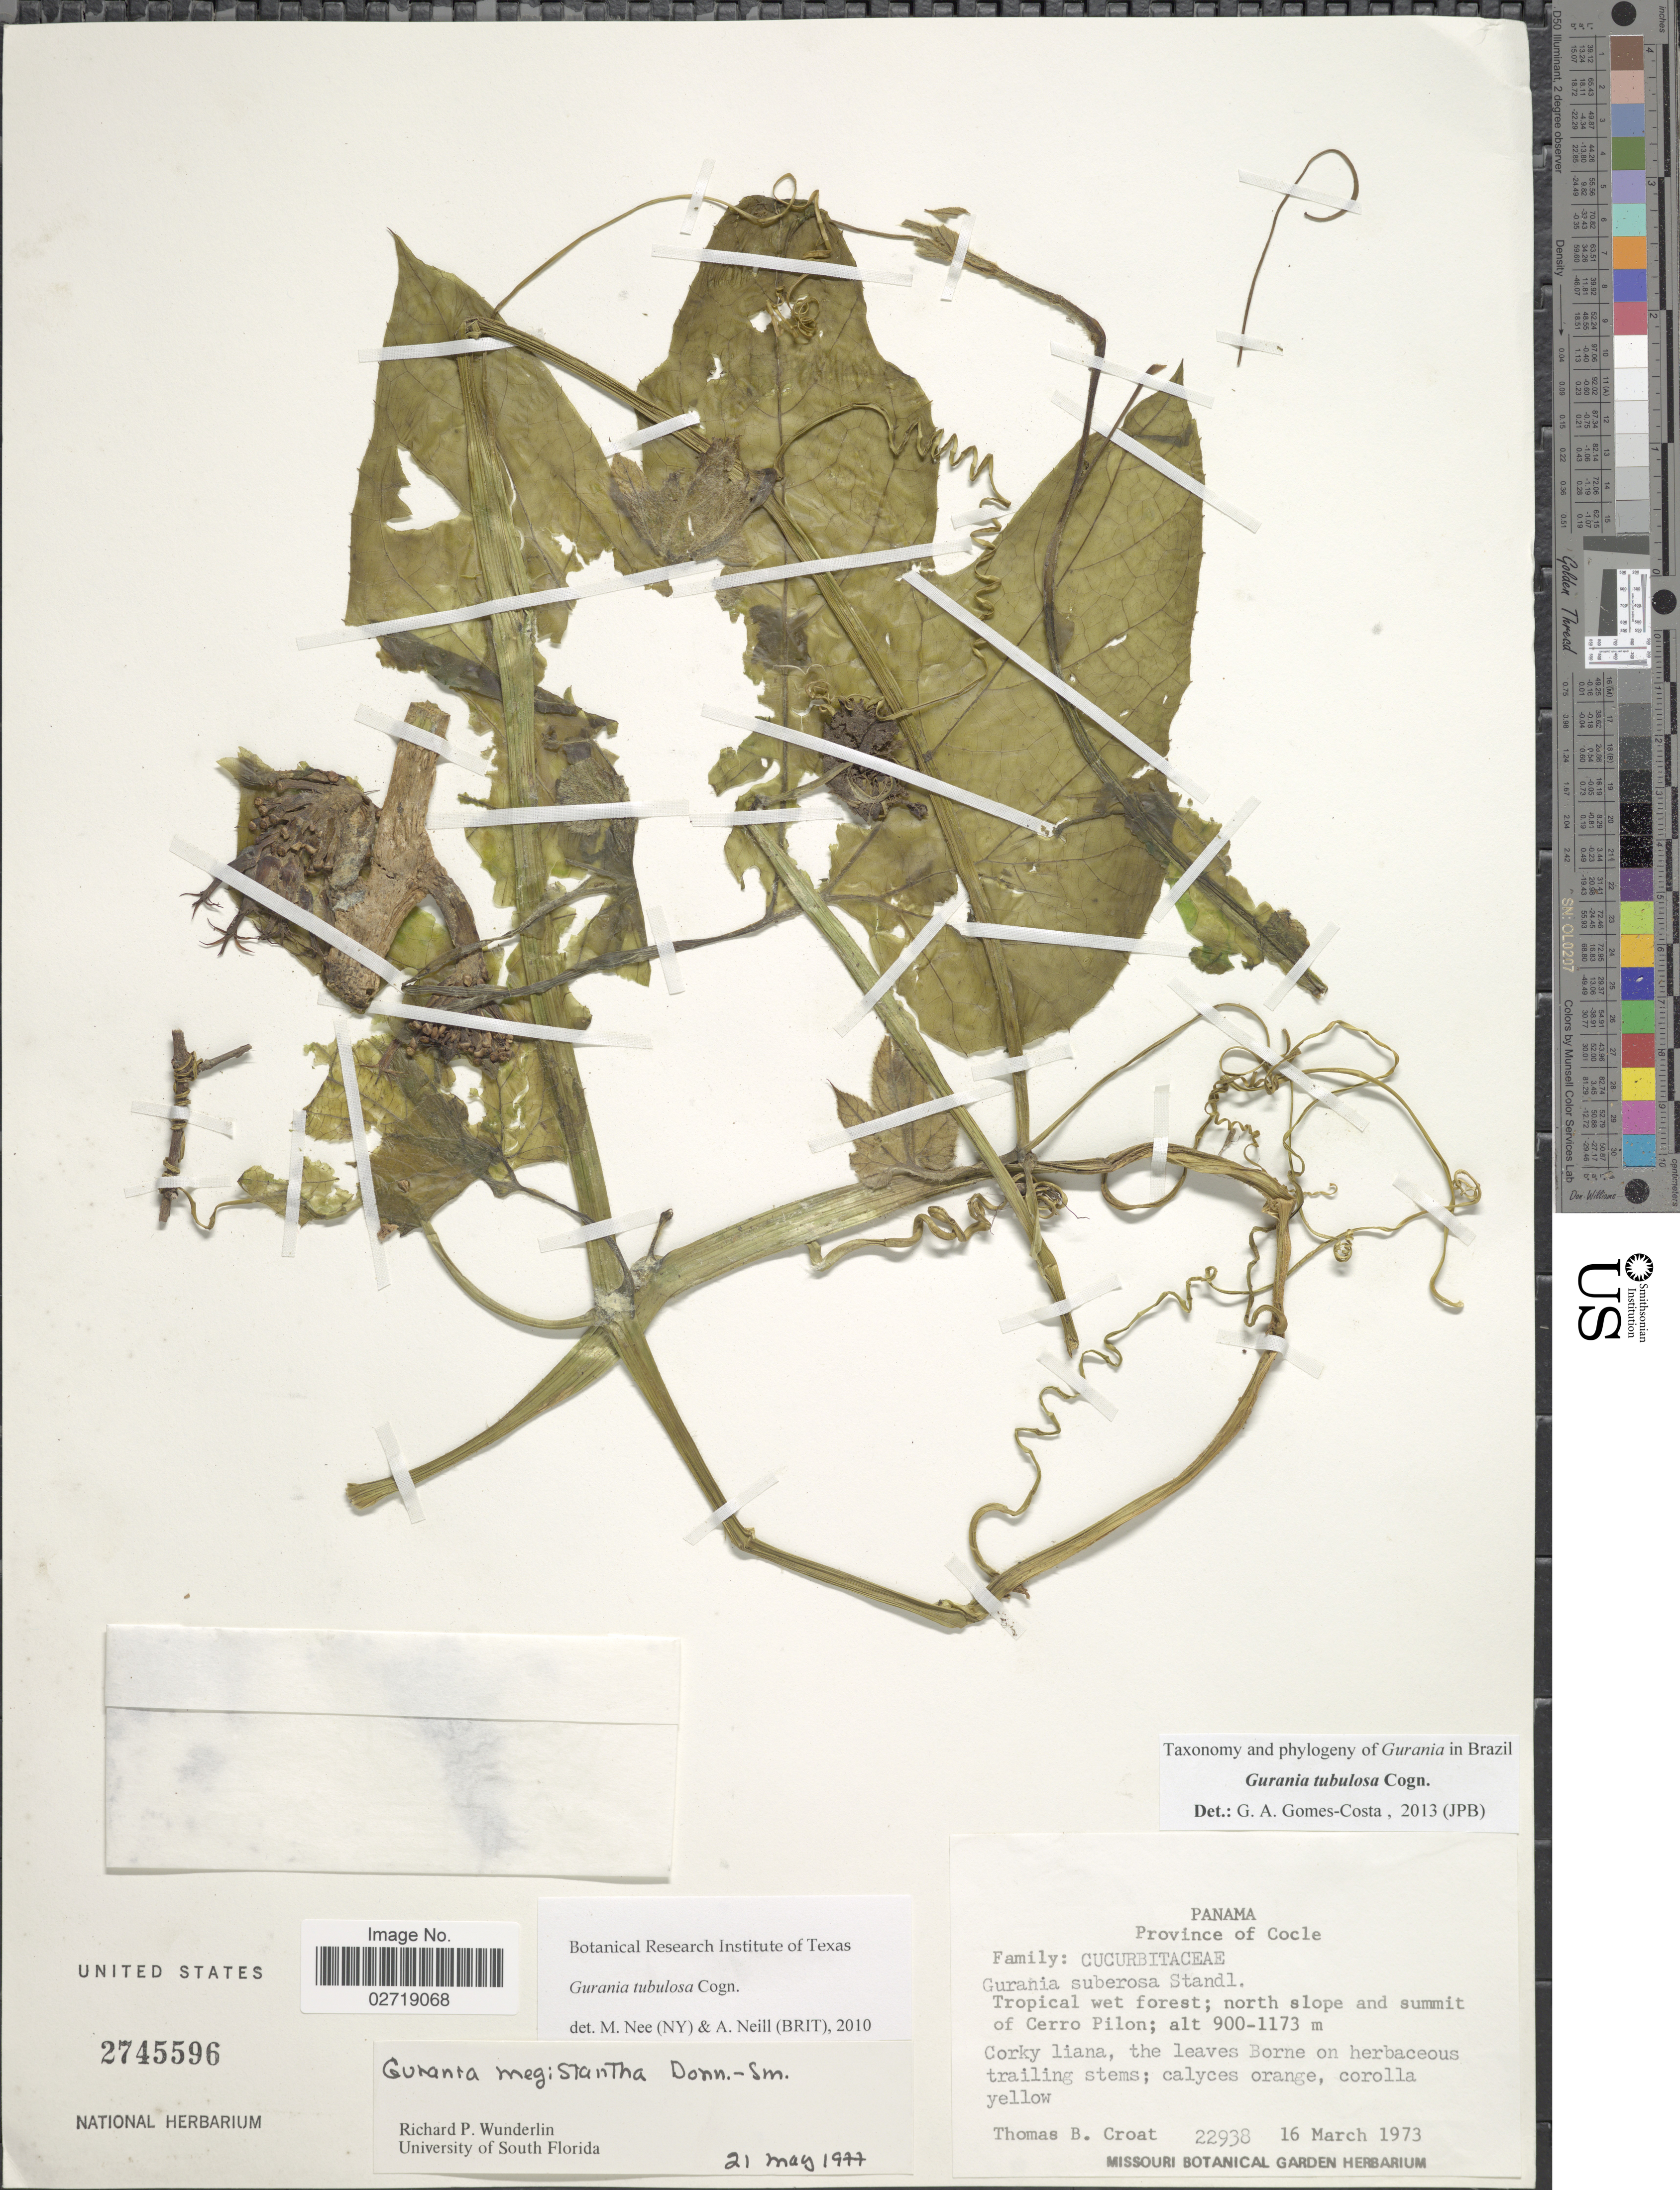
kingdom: Plantae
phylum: Tracheophyta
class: Magnoliopsida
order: Cucurbitales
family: Cucurbitaceae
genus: Gurania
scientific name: Gurania tubulosa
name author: Cogn.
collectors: T. B. Croat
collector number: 22938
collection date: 1973-03-16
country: Panama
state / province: Coclé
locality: North slope and summit of Cerro Pilon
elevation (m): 900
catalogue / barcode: US 2745596